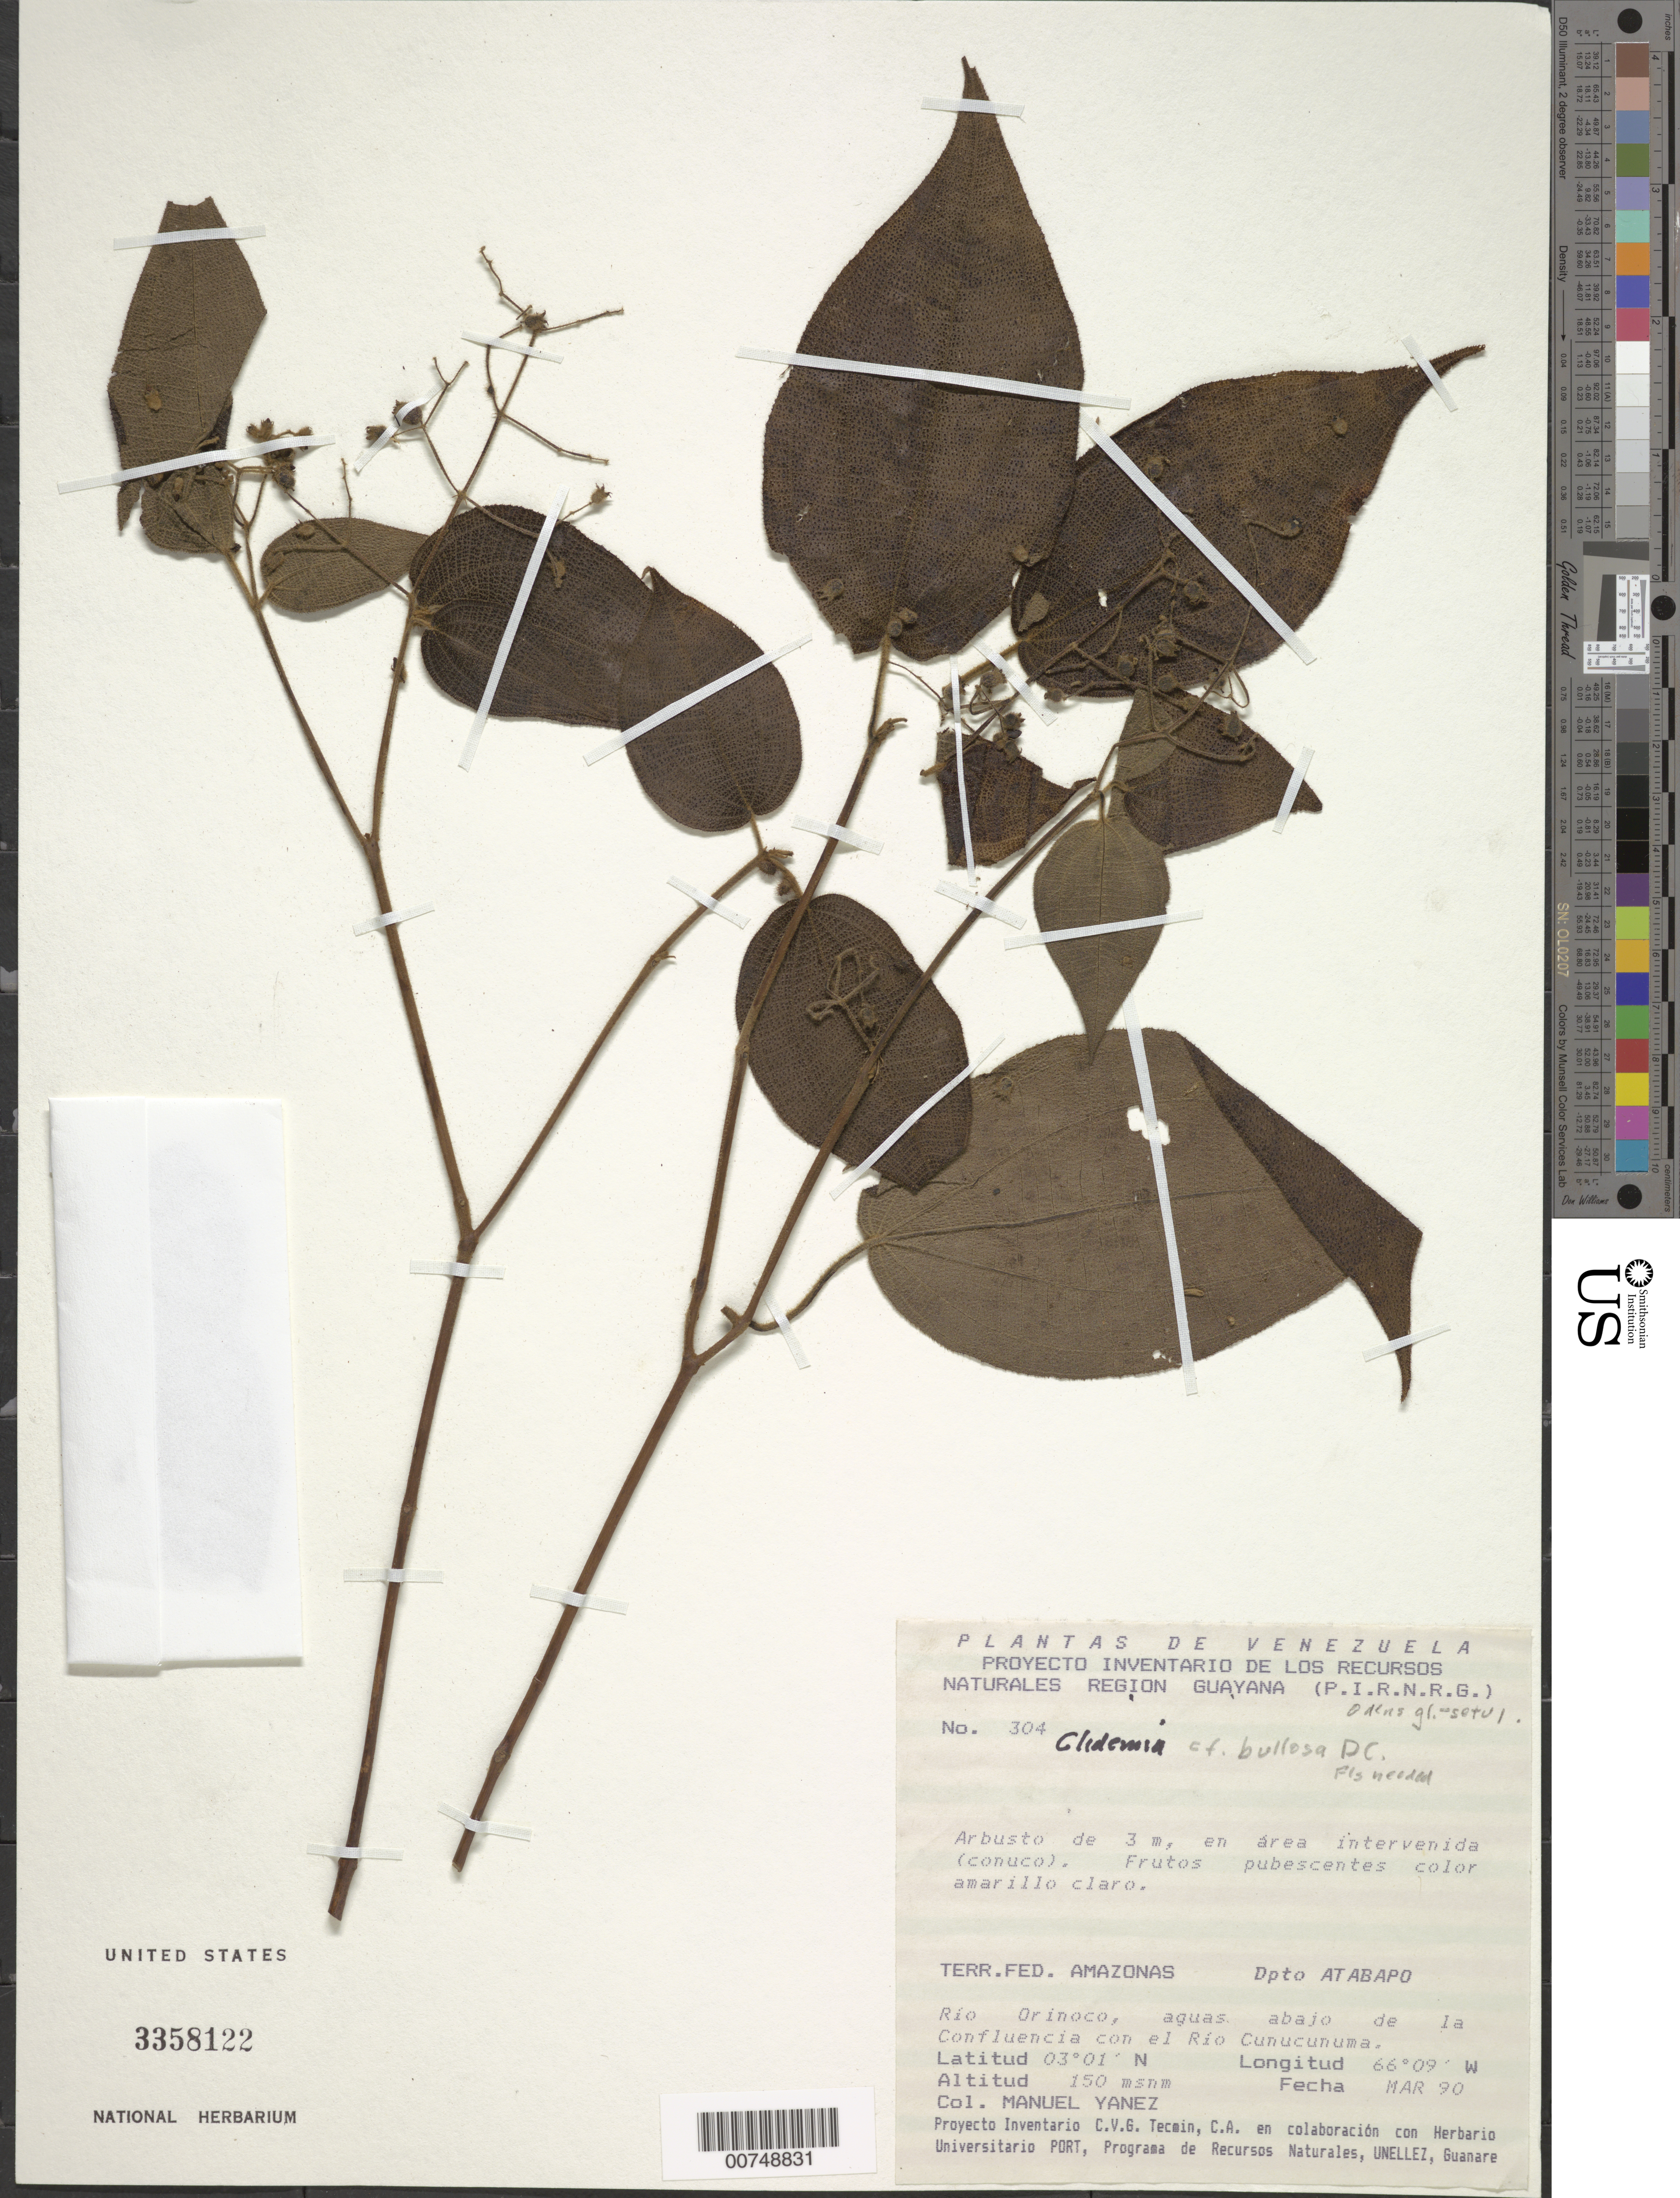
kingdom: Plantae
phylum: Tracheophyta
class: Magnoliopsida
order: Myrtales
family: Melastomataceae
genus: Clidemia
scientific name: Clidemia bullosa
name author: DC.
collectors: M. Yanez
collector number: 304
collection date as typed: Mar-90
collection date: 1990-03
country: Venezuela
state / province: Amazonas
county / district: Atabapo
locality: Río Orinoco, abajo de la confluencia con el Río Cucunuma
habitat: Area intervenida (conuco); aguas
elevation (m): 150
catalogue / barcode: US 3358122